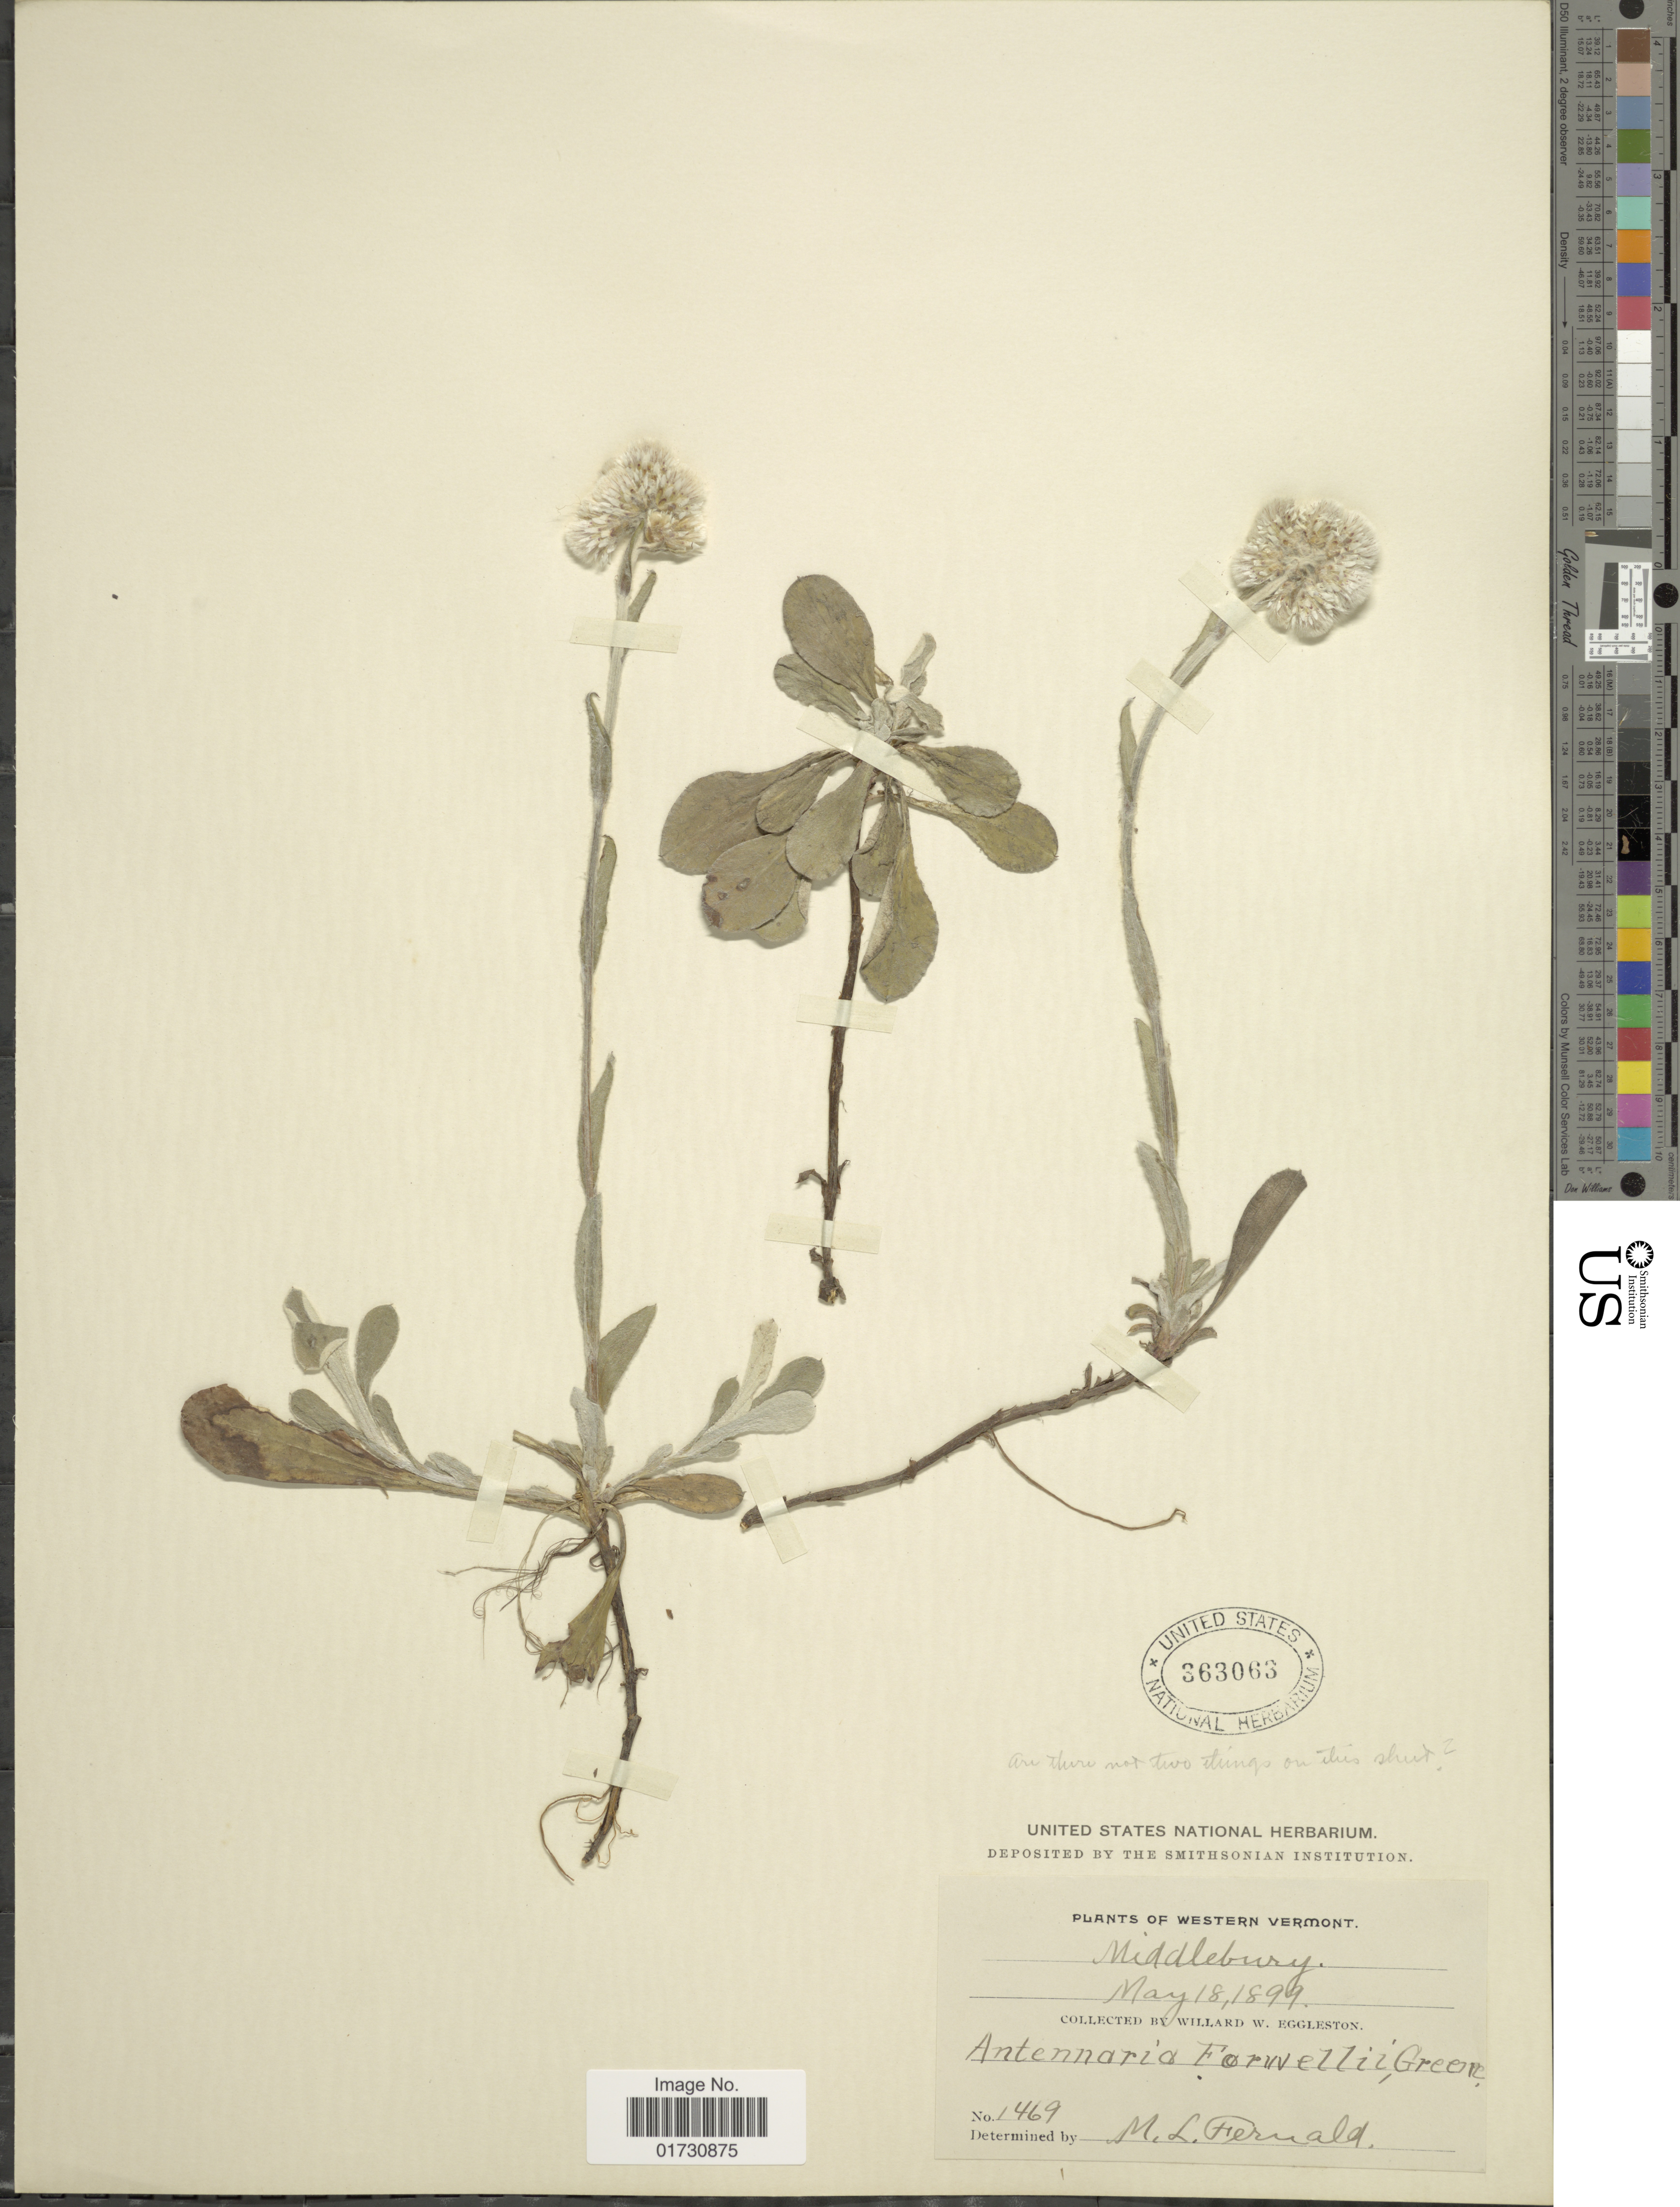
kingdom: Plantae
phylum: Tracheophyta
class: Magnoliopsida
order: Asterales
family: Asteraceae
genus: Antennaria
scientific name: Antennaria farwellii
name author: Greene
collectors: W. W. Eggleston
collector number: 1469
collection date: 1899-05-18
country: United States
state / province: Vermont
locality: Western Vermont, Middlebury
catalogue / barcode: US 363063